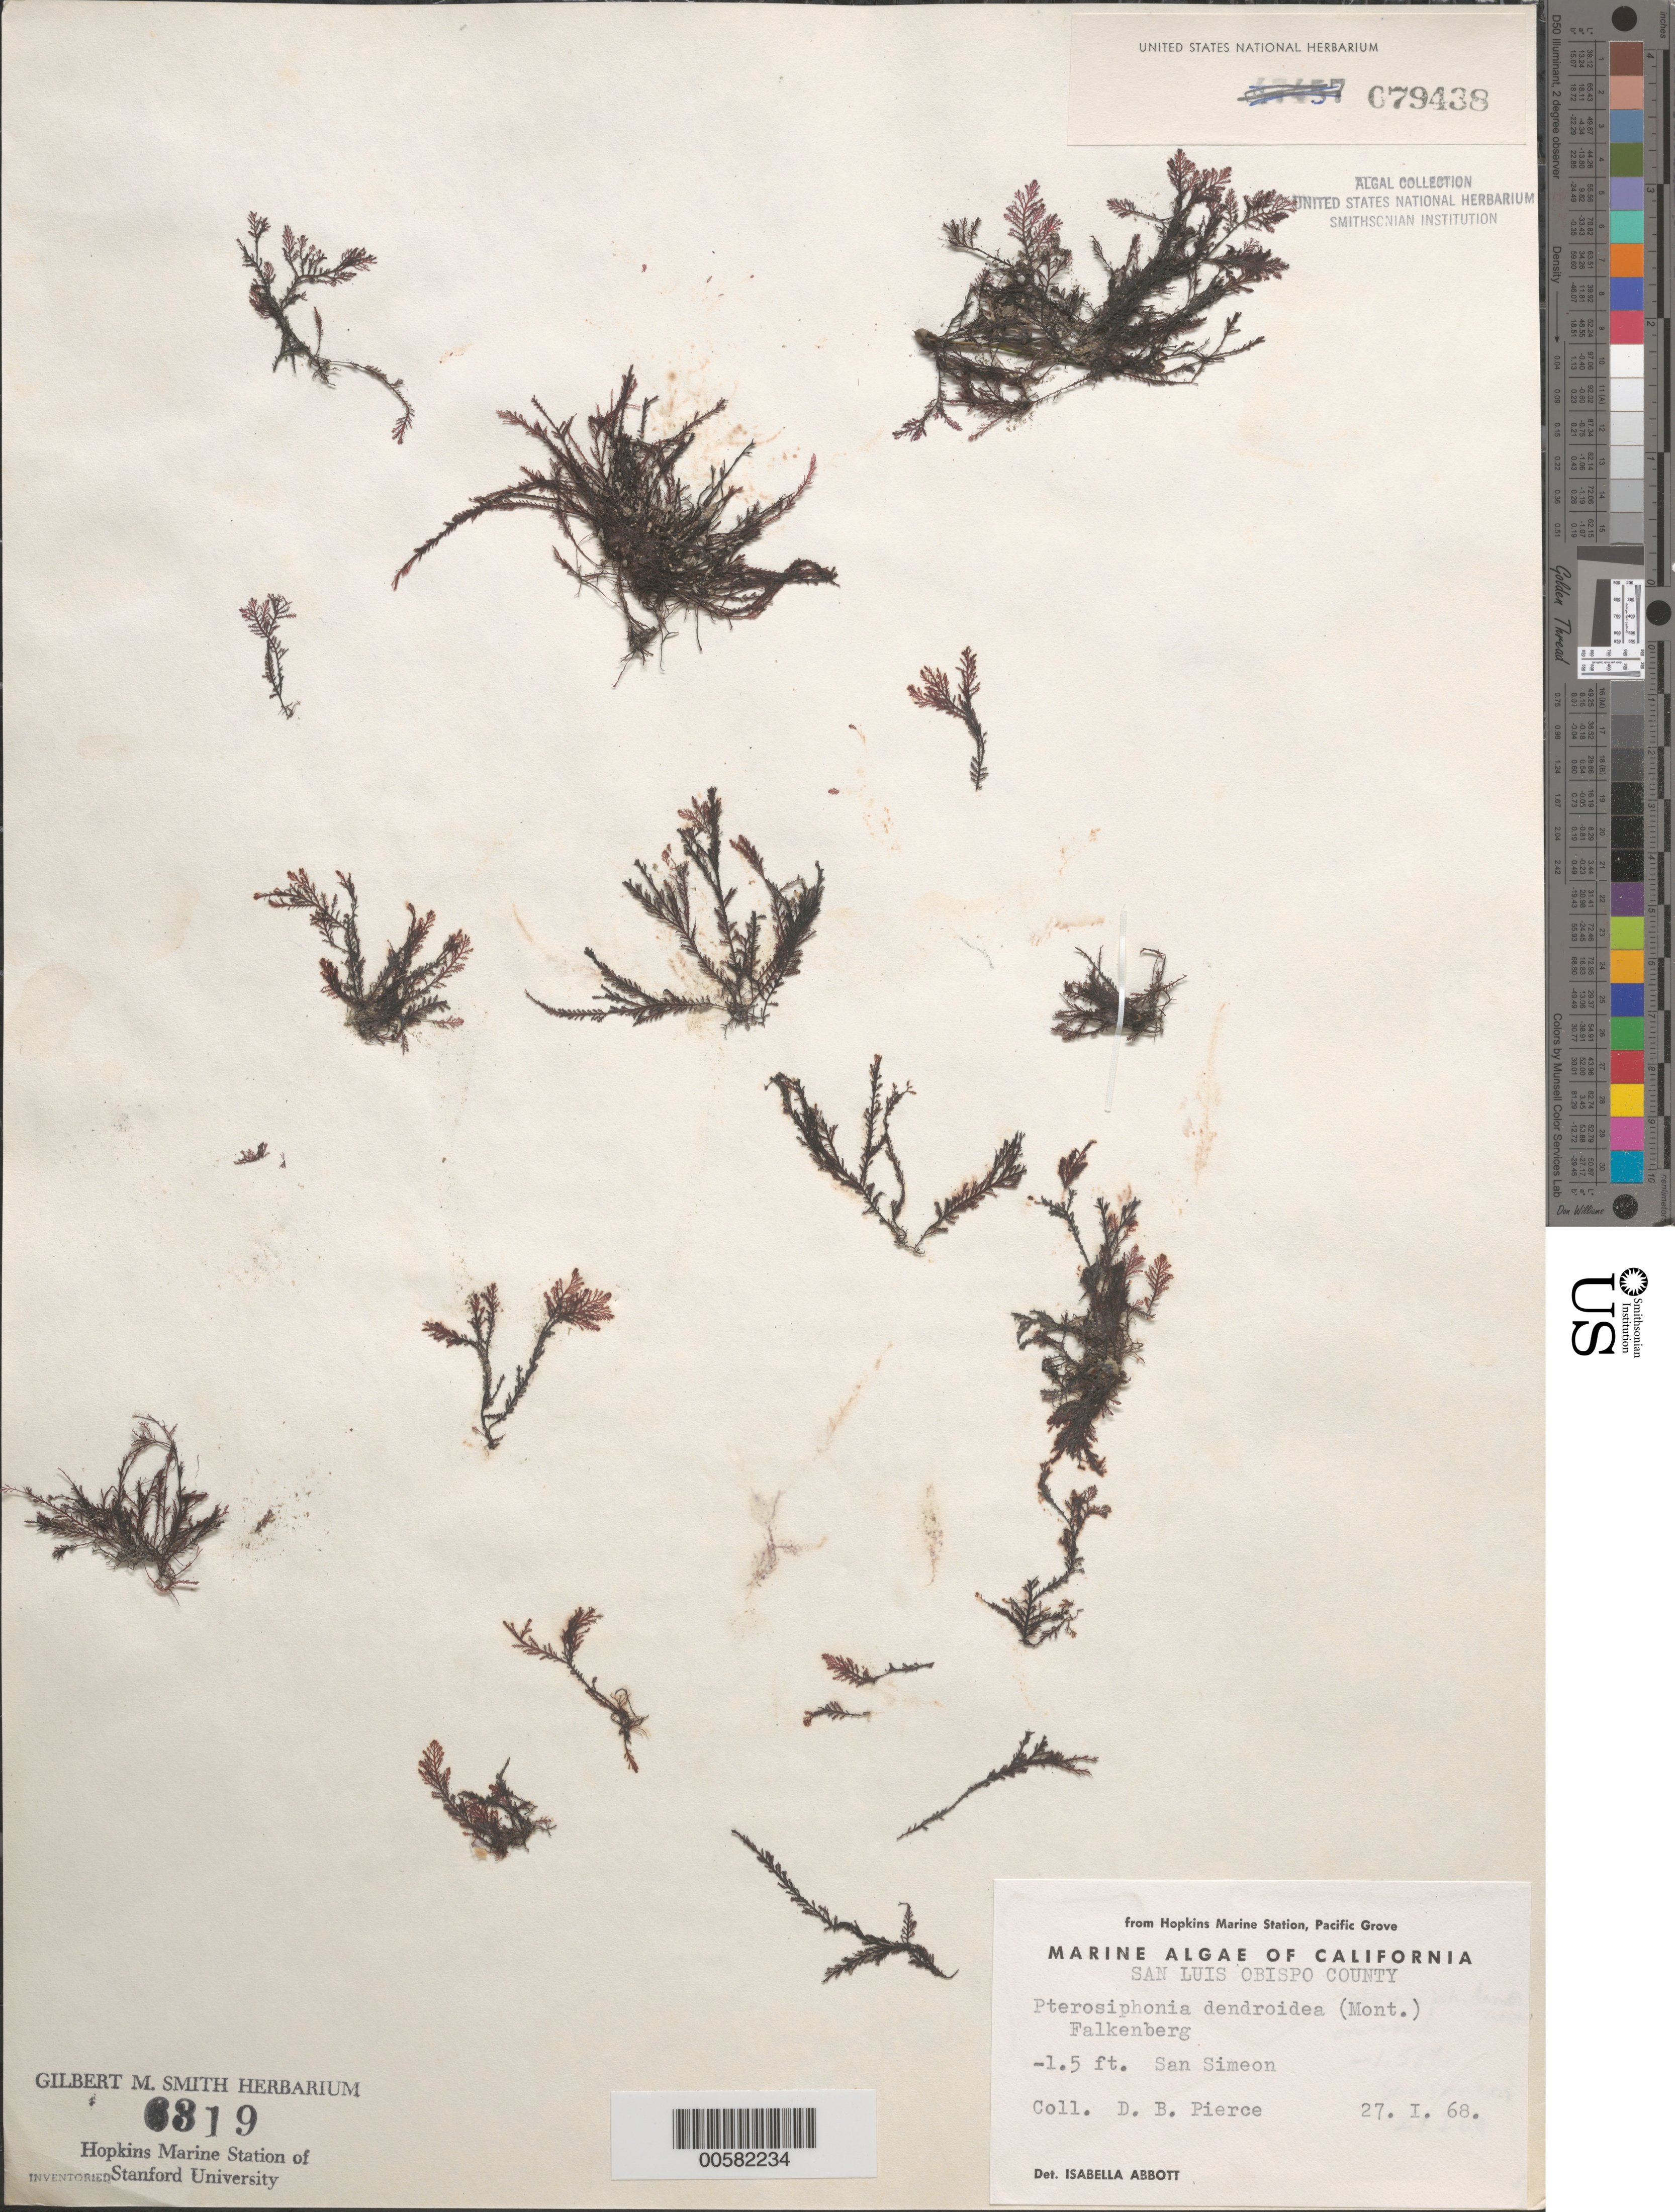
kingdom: Plantae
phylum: Rhodophyta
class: Florideophyceae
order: Ceramiales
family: Rhodomelaceae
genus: Symphyocladiella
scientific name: Symphyocladiella dendroidea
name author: (Montagne) Bustamante et al.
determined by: Algae name updating Project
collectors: D. Pierce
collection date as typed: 27 Jan 1968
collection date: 1968-01-27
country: United States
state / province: California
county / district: San Luis Obispo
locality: San Simeon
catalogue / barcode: US 79438